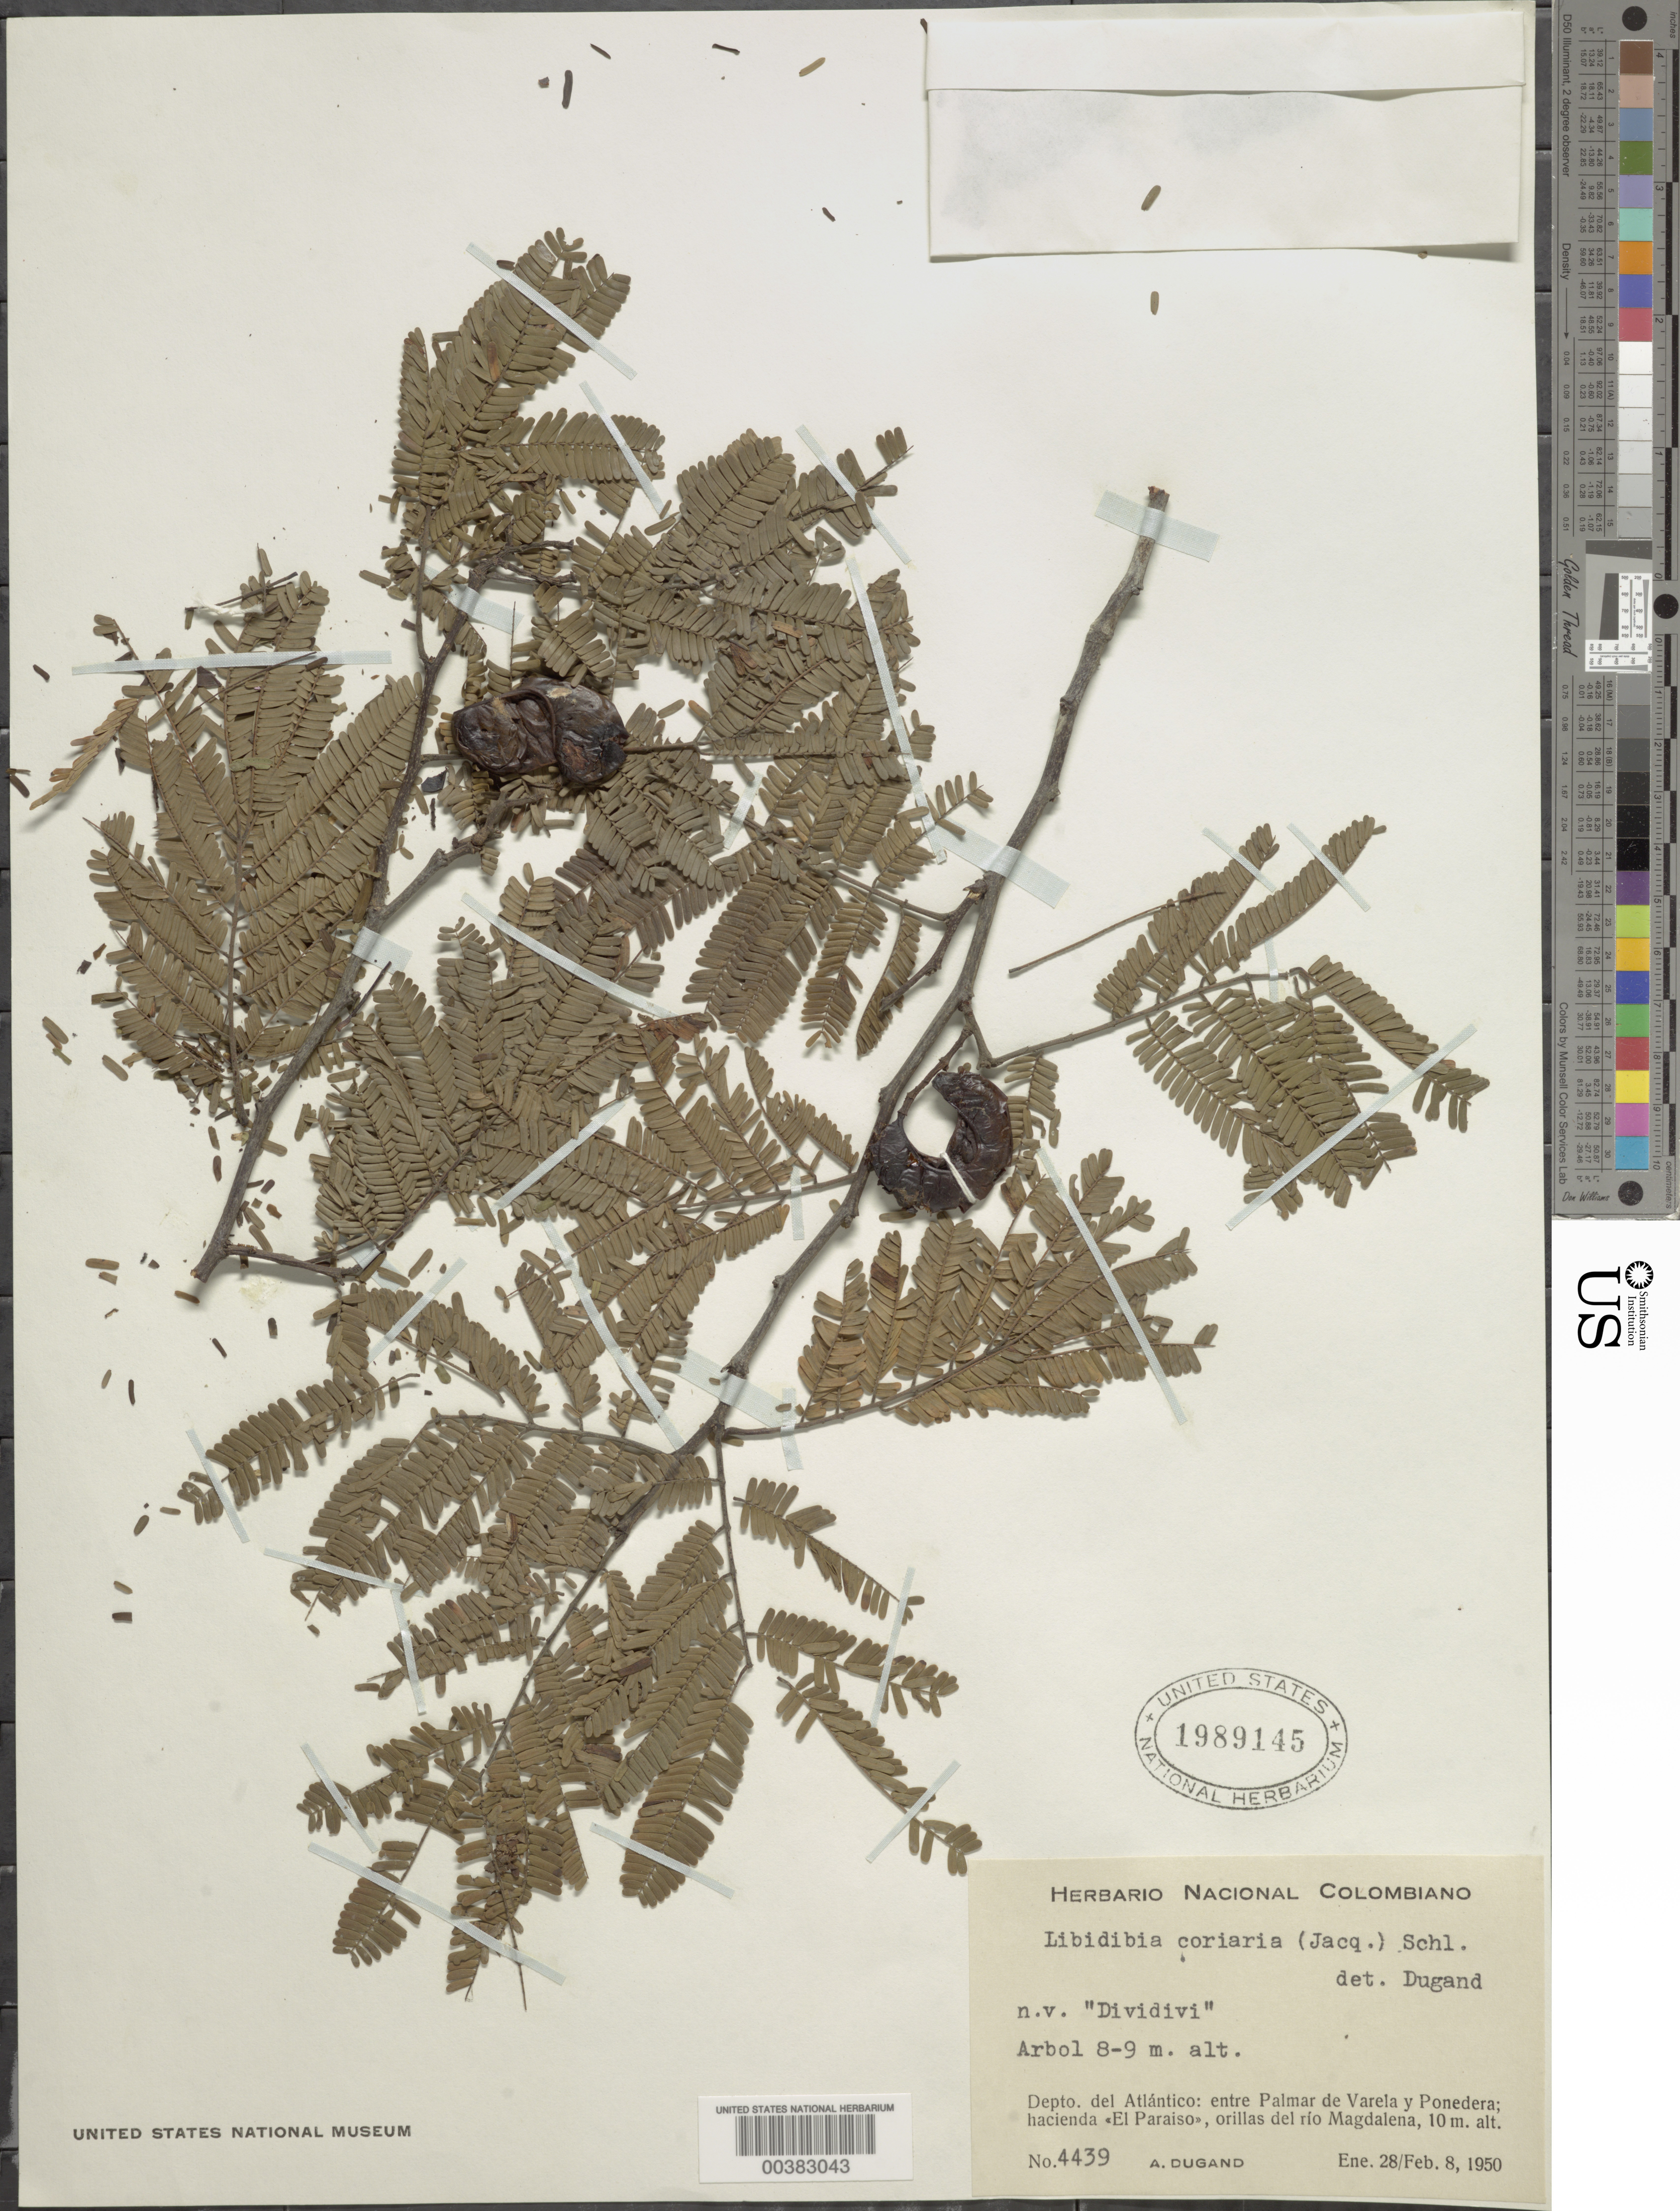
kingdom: Plantae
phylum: Tracheophyta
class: Magnoliopsida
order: Fabales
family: Fabaceae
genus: Libidibia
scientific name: Libidibia coriaria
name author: (Jacq.) Schltdl.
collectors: A. Dugand G.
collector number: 4439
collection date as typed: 28 Jan 1950 and 08 Feb 1950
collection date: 1950-01-28,1950-02-08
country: Colombia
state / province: Atlántico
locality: Entre Palmar de Varela y Ponedera, Hacienda "El Paraiso" Orila del Rio Magdalena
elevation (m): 10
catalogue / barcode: US 1989145